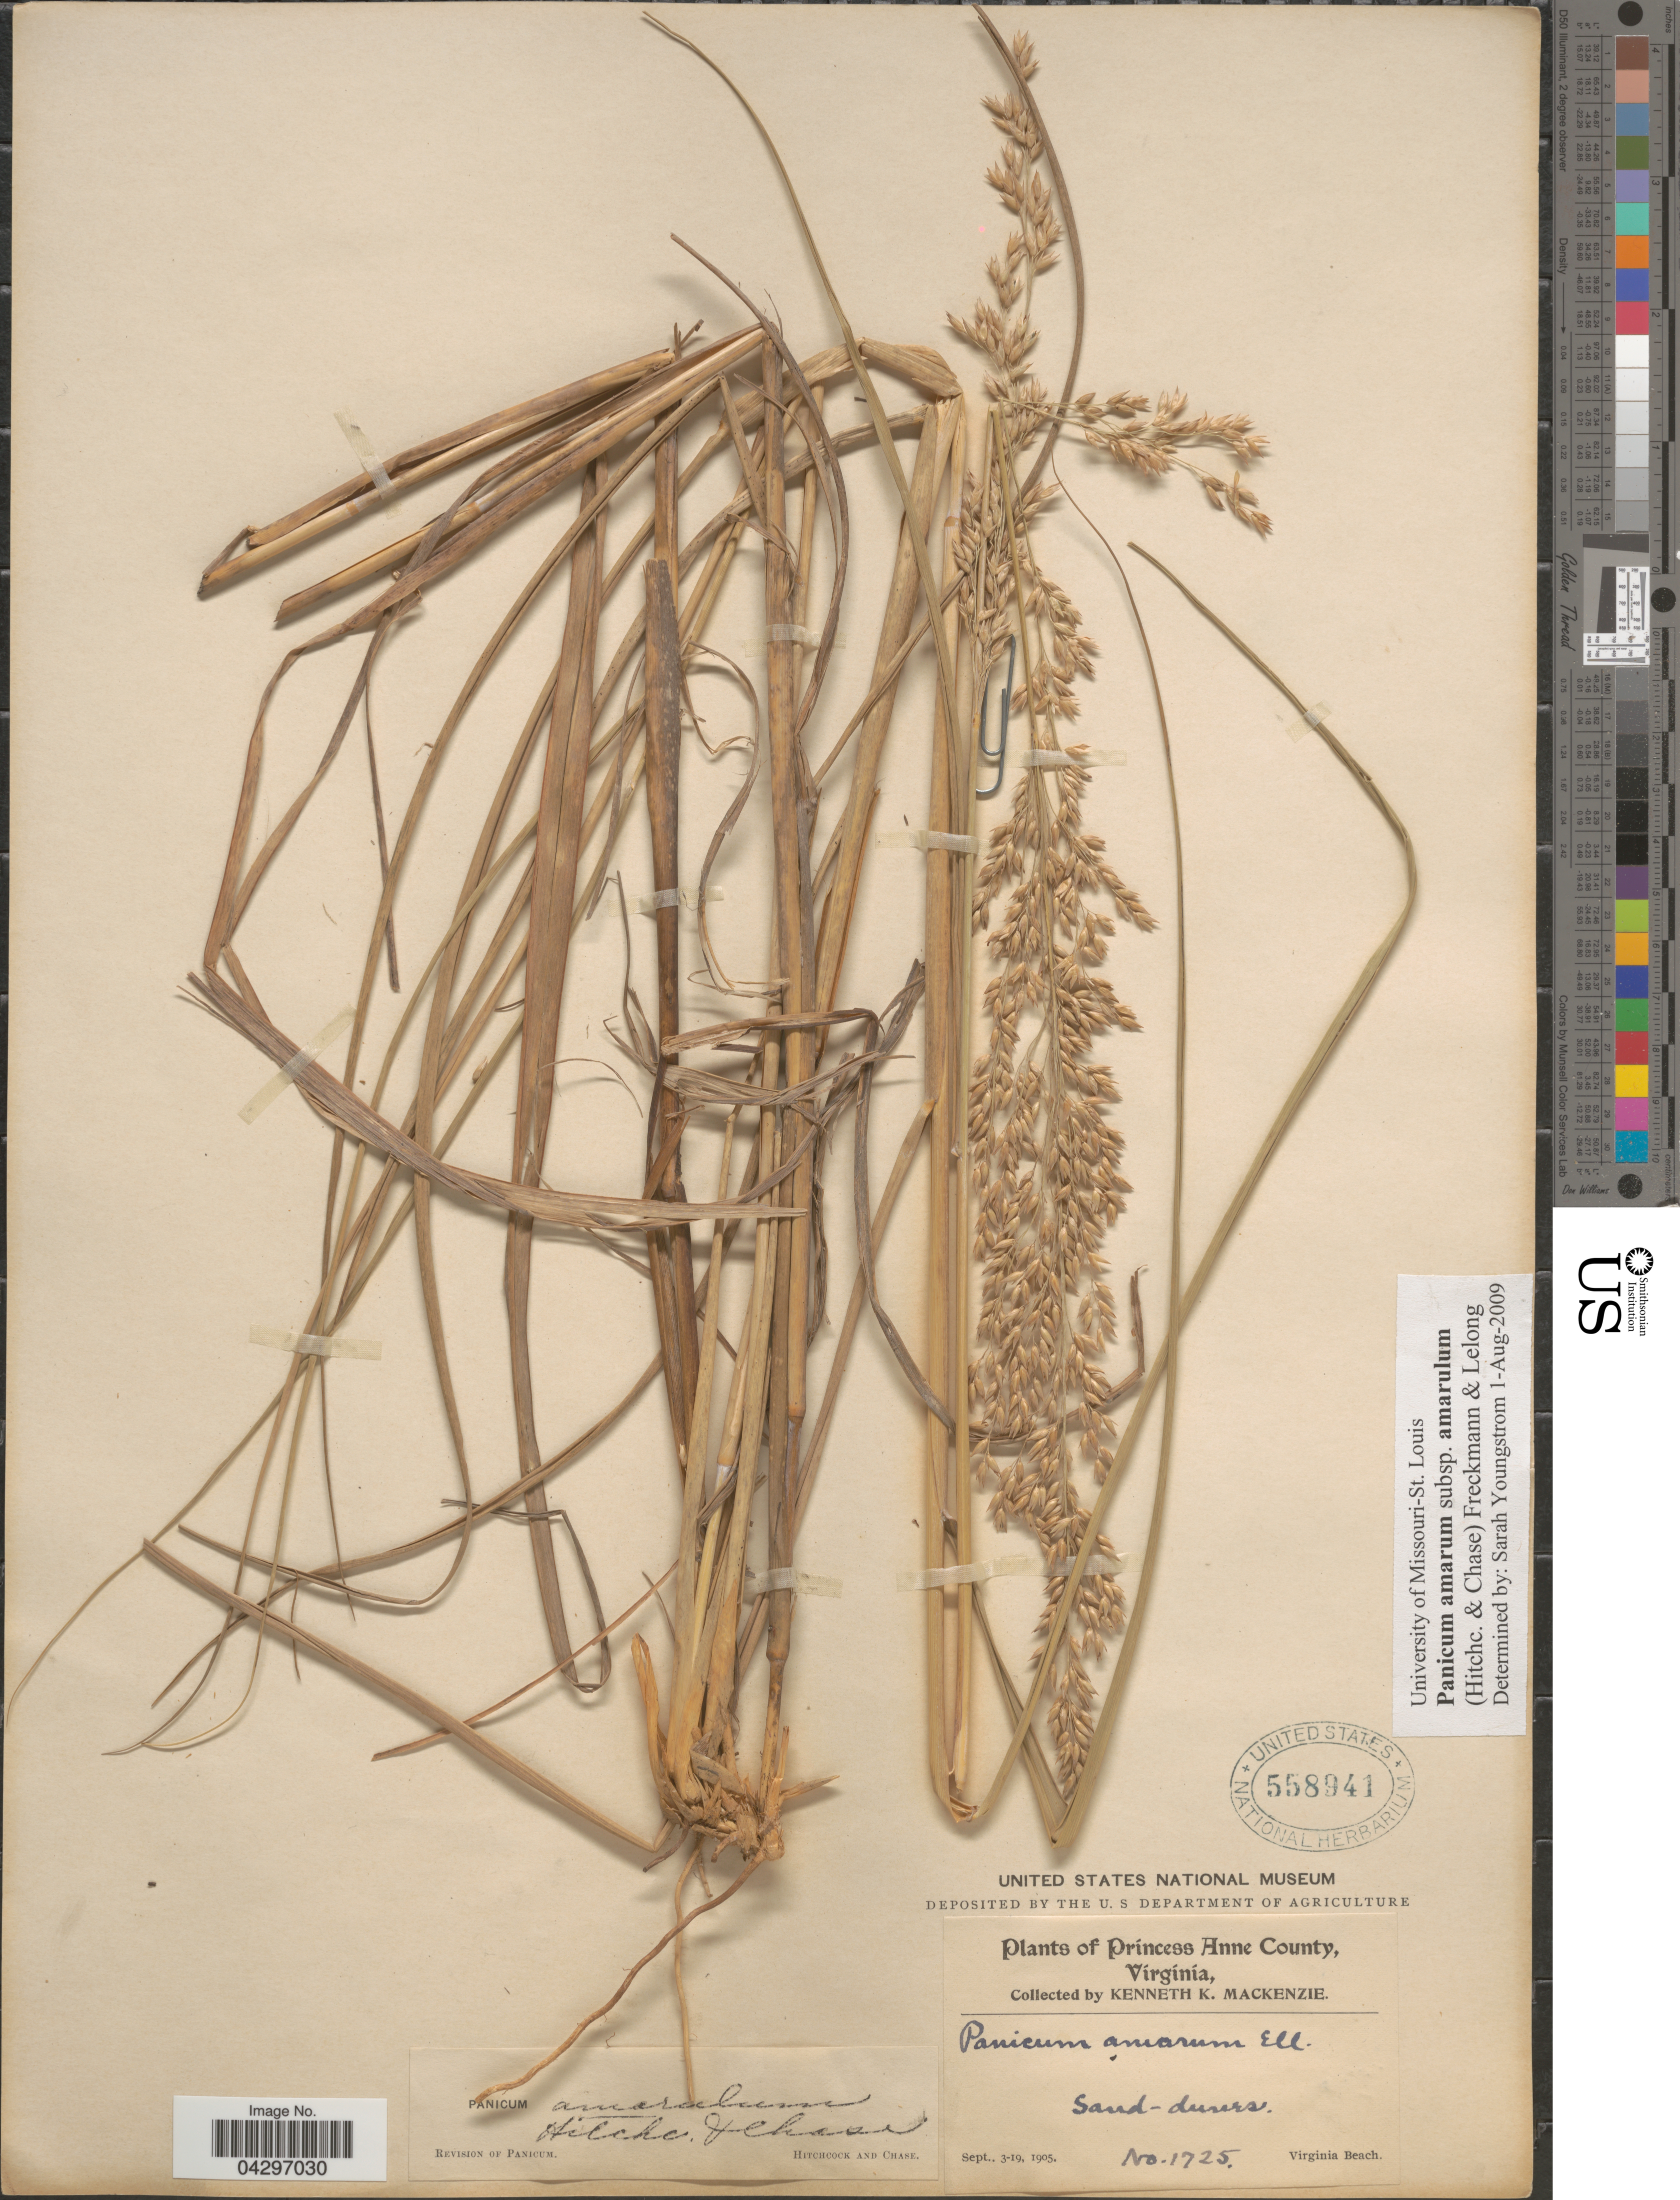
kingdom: Plantae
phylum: Tracheophyta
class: Liliopsida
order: Poales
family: Poaceae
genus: Panicum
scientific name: Panicum amarum var. amarulum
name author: (Hitchc. & Chase) Freckmann & Lelong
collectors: K. K. Mackenzie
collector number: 1725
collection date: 1905-09-03/1905-09-19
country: United States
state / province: Virginia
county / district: City of Virginia Beach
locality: Princess Anne (=historic county name)County. Sand-dunes. Virginia Beach.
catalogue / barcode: US 558941